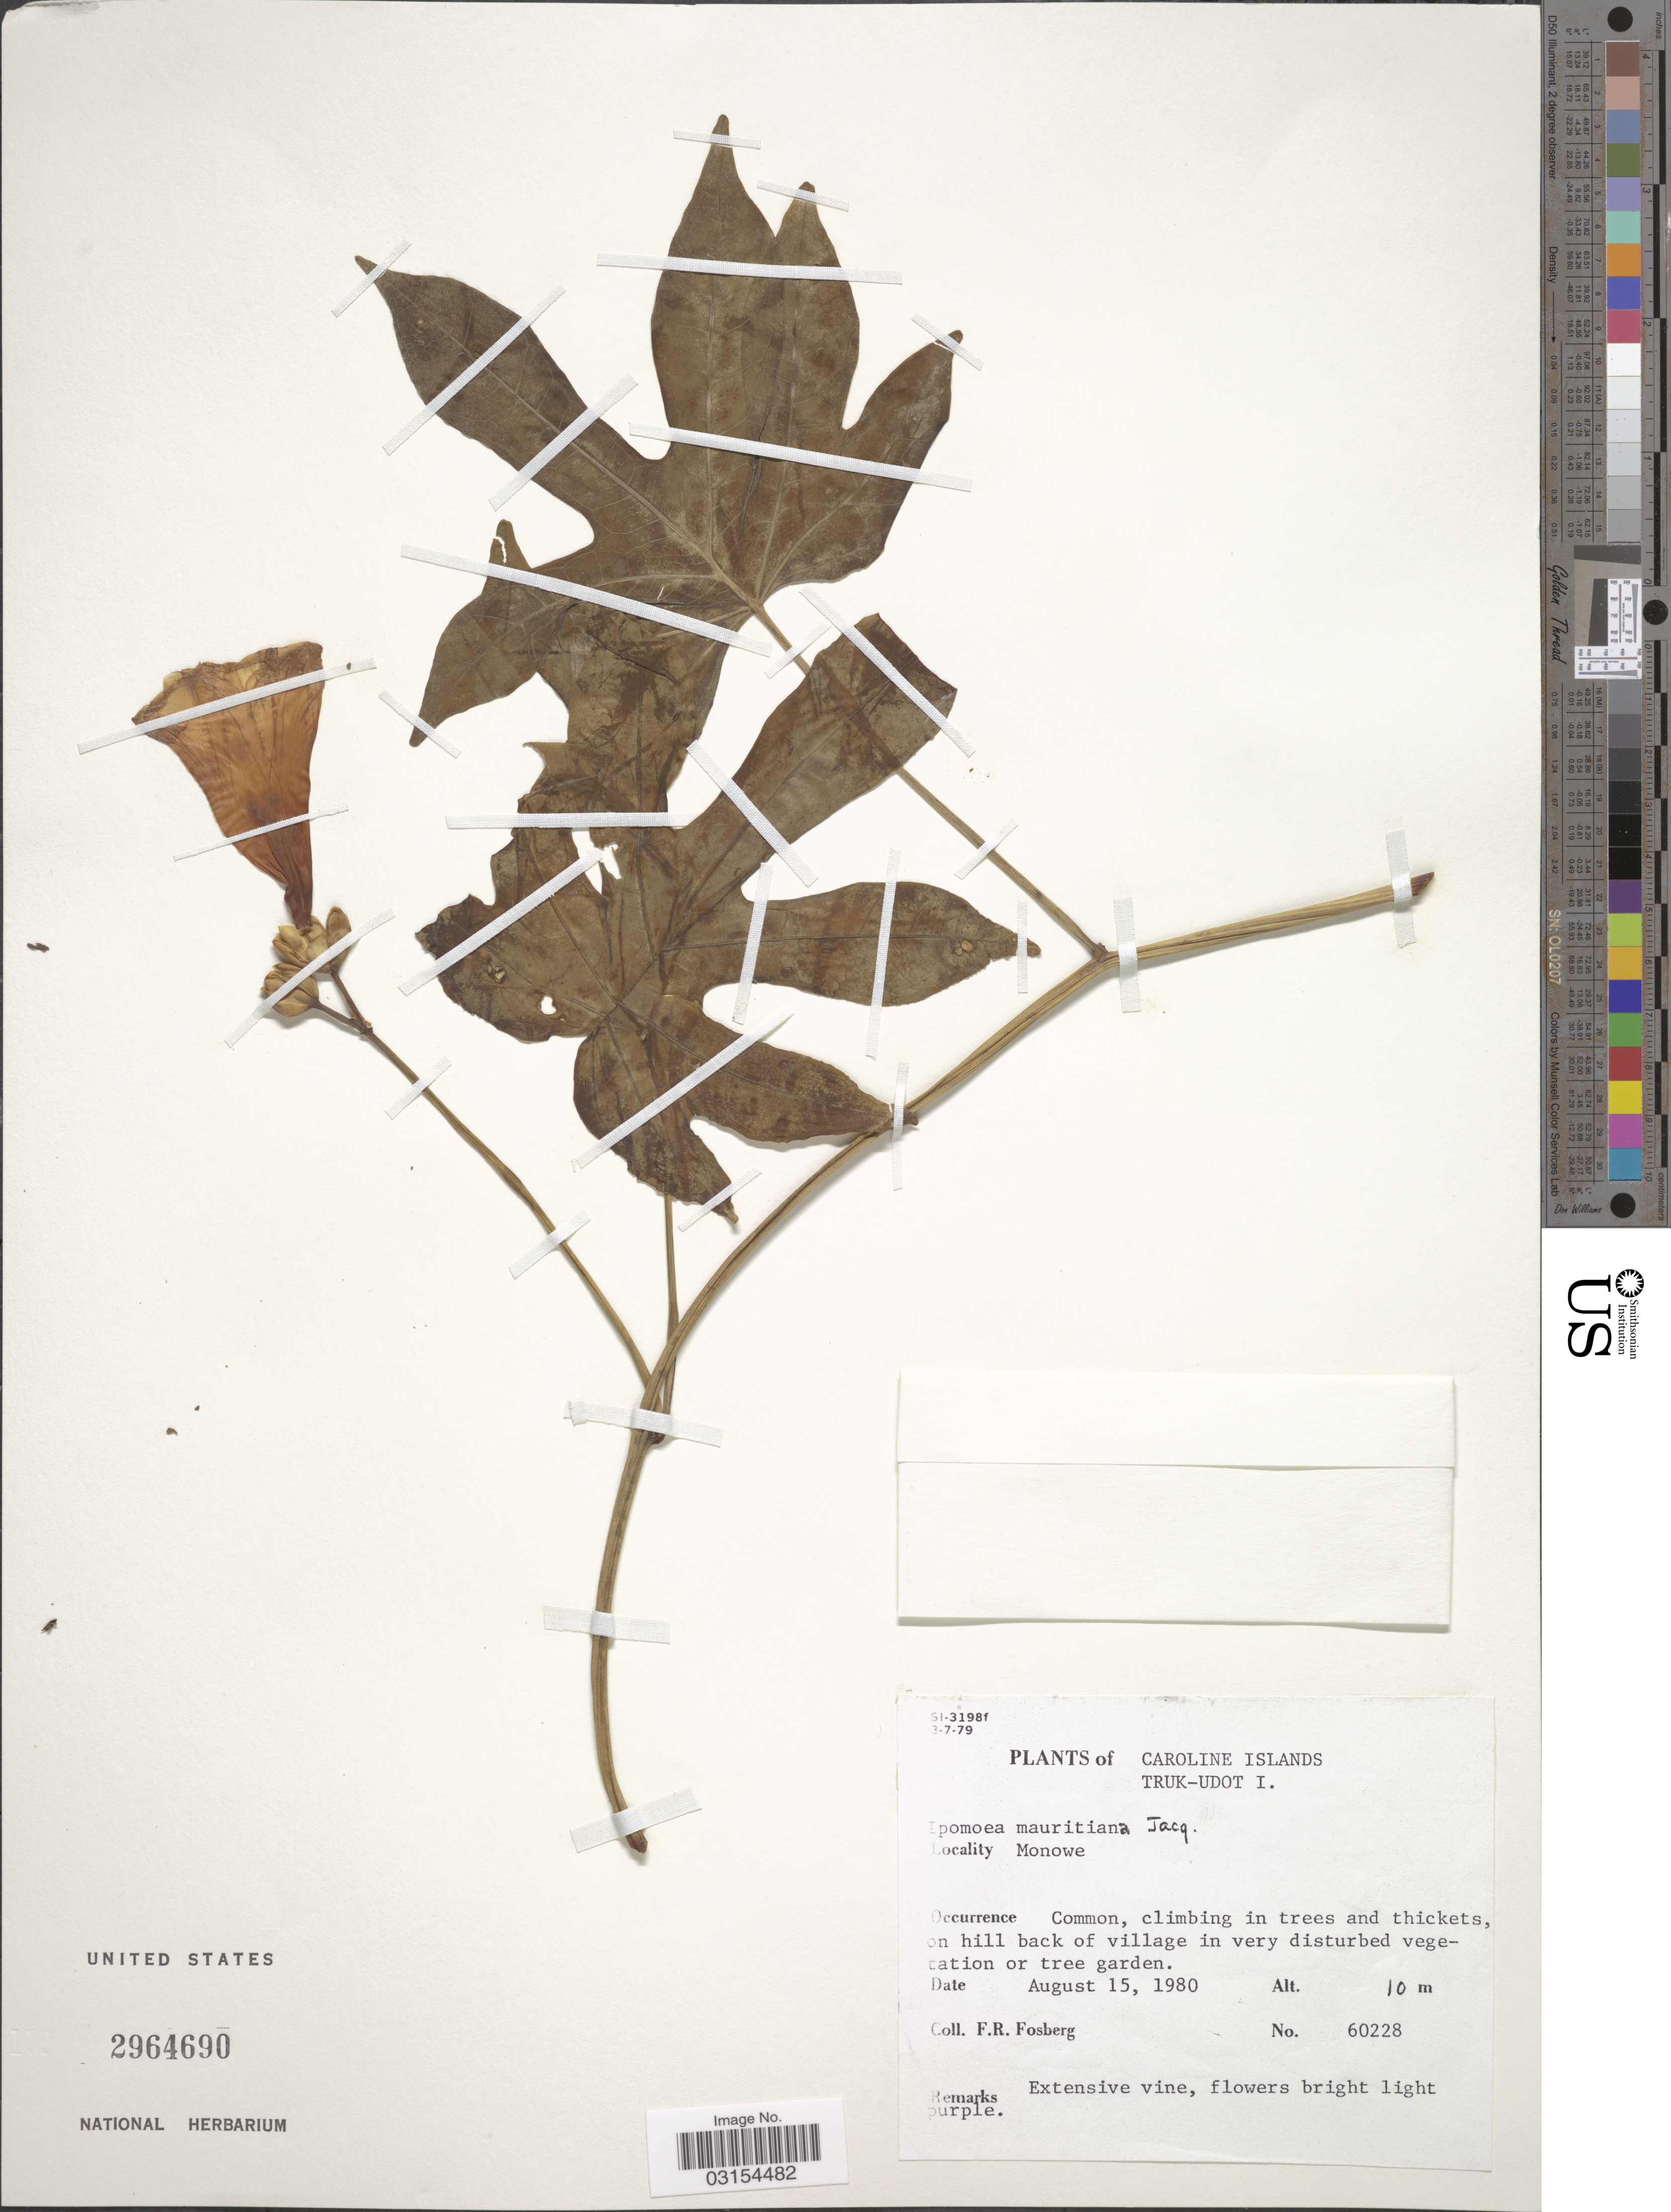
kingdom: Plantae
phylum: Tracheophyta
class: Magnoliopsida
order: Solanales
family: Convolvulaceae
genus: Ipomoea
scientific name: Ipomoea mauritiana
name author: Jacq.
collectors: F. R. Fosberg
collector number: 60228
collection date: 1980-08-15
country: Micronesia, Federated States of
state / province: Truk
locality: Caroline Islands. Truk-Udot I. Monowe.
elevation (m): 10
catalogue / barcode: US 2964690